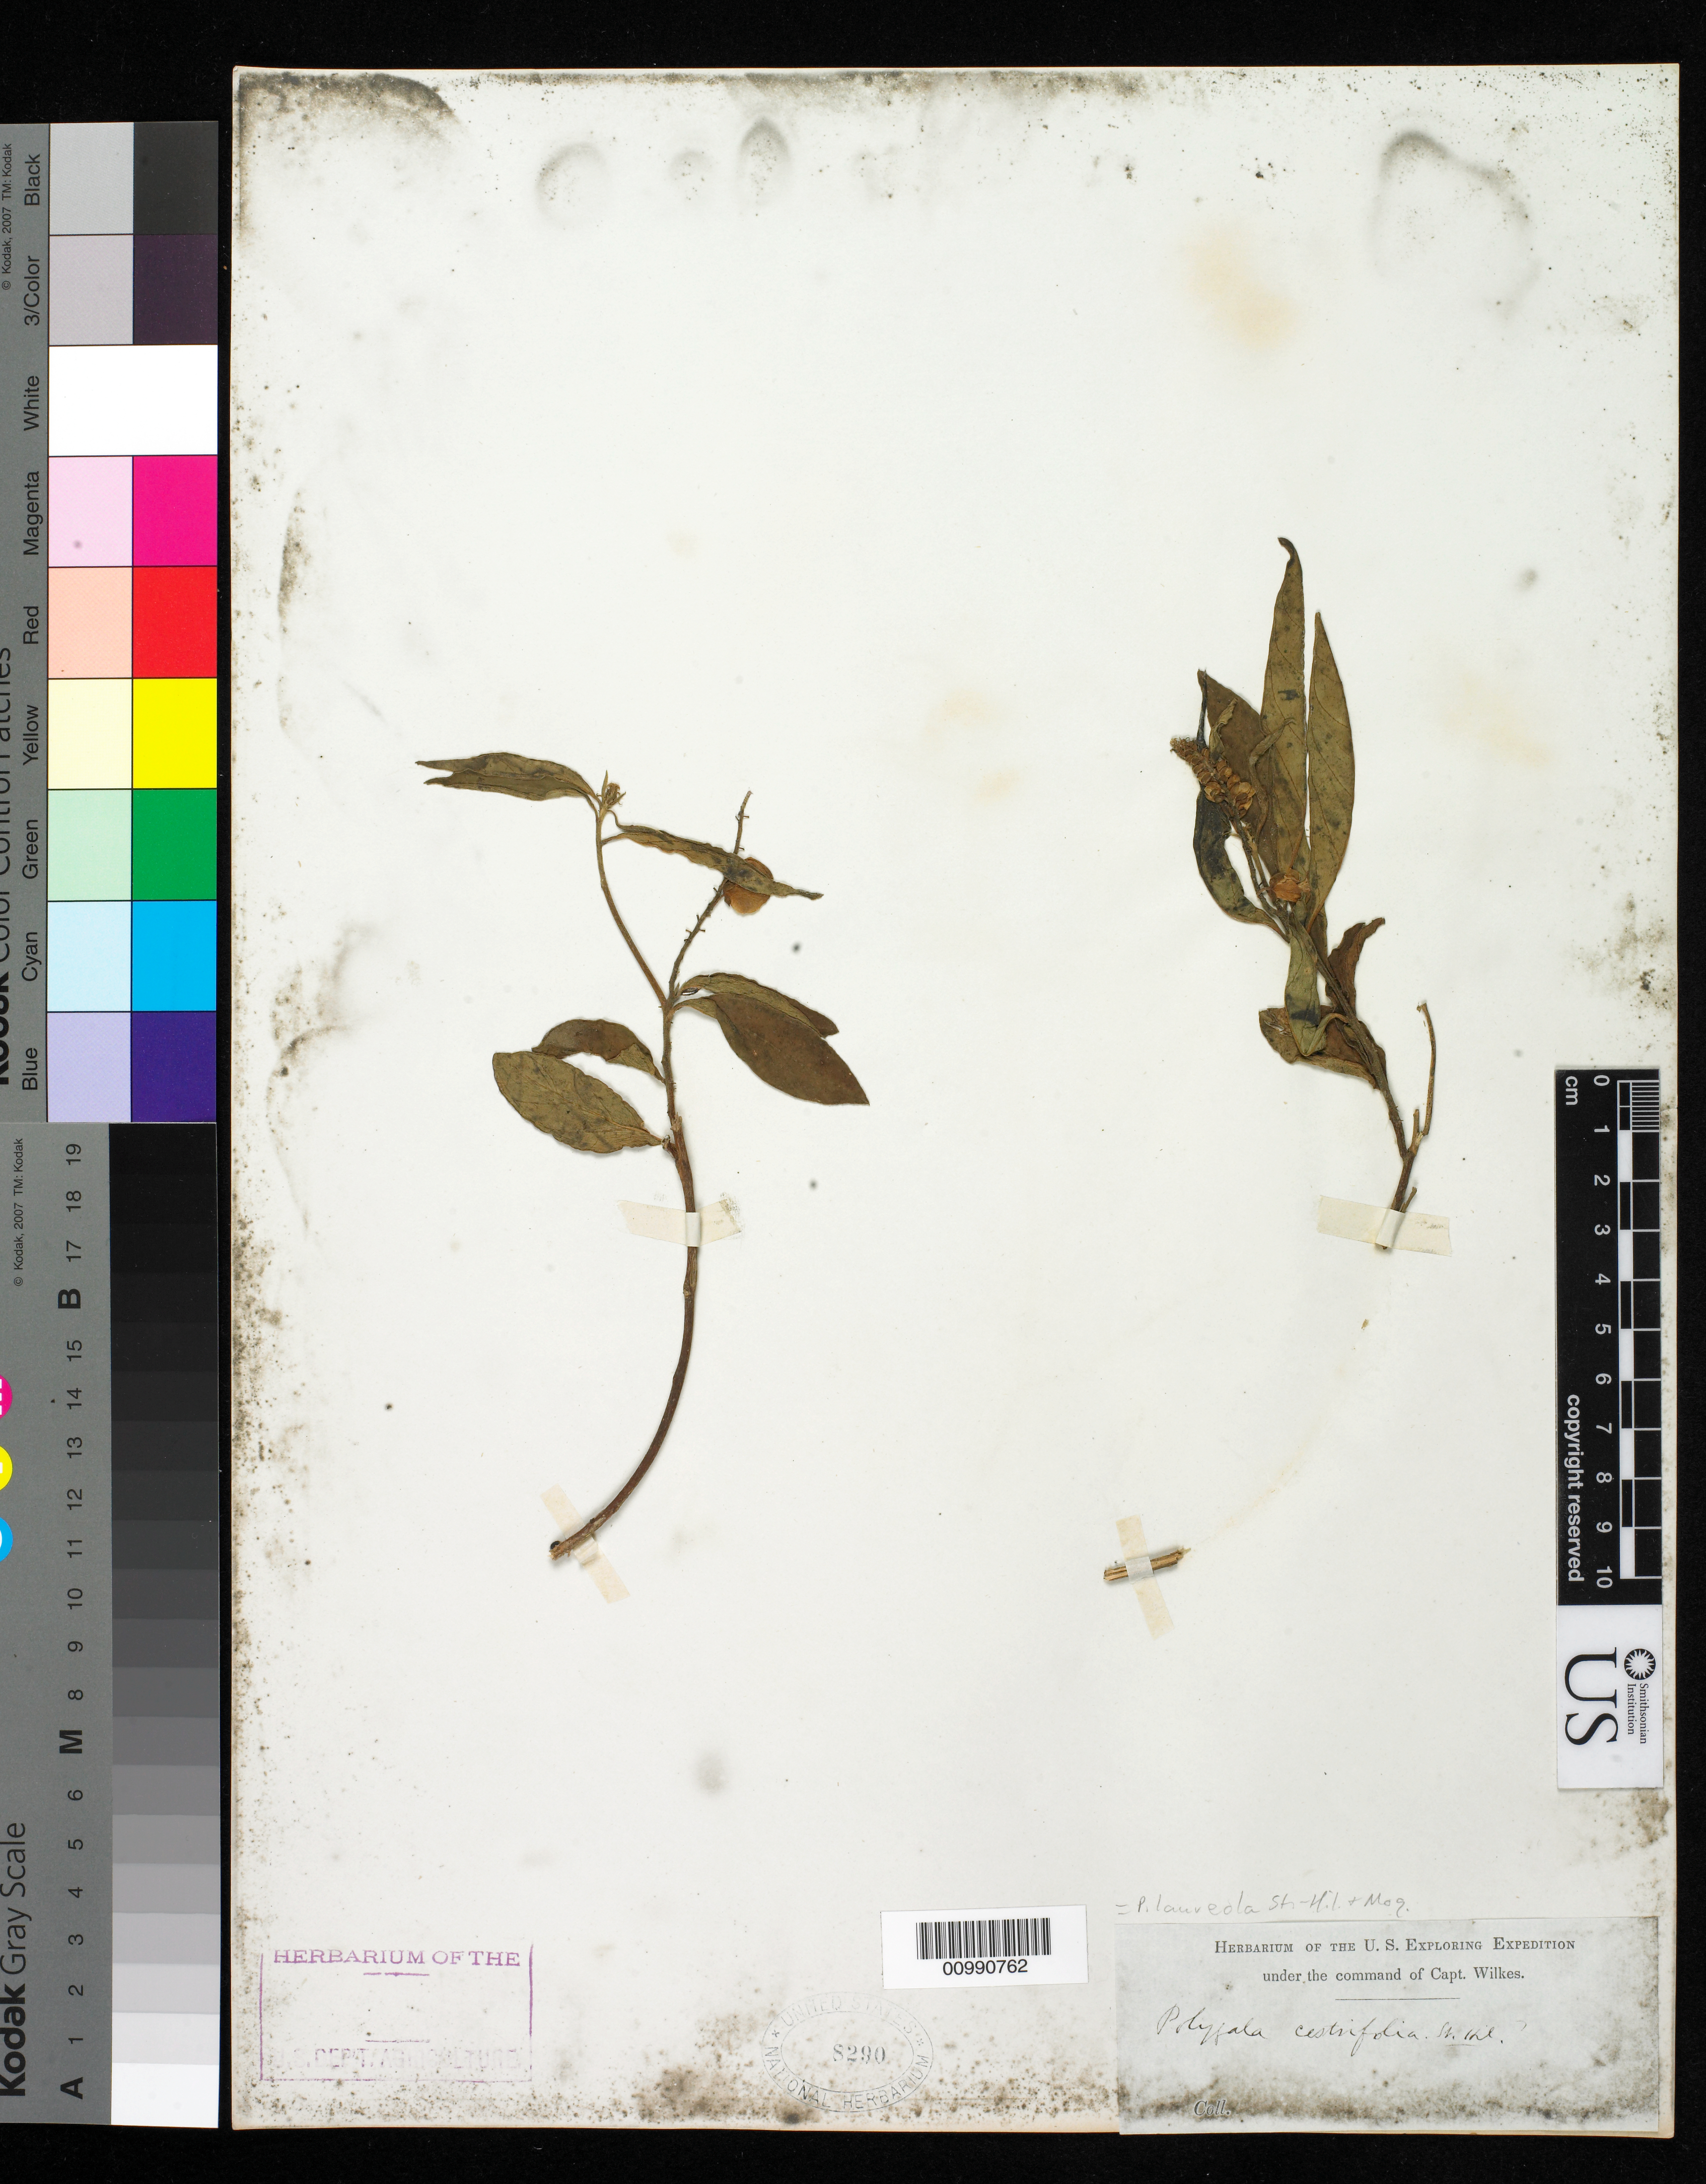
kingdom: Plantae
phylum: Tracheophyta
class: Magnoliopsida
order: Fabales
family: Polygalaceae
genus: Caamembeca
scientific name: Caamembeca salicifolia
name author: (Poir.) J.F.B. Pastore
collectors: Wilkes Explor. Exped.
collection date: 1838/1842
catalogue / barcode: US 8290